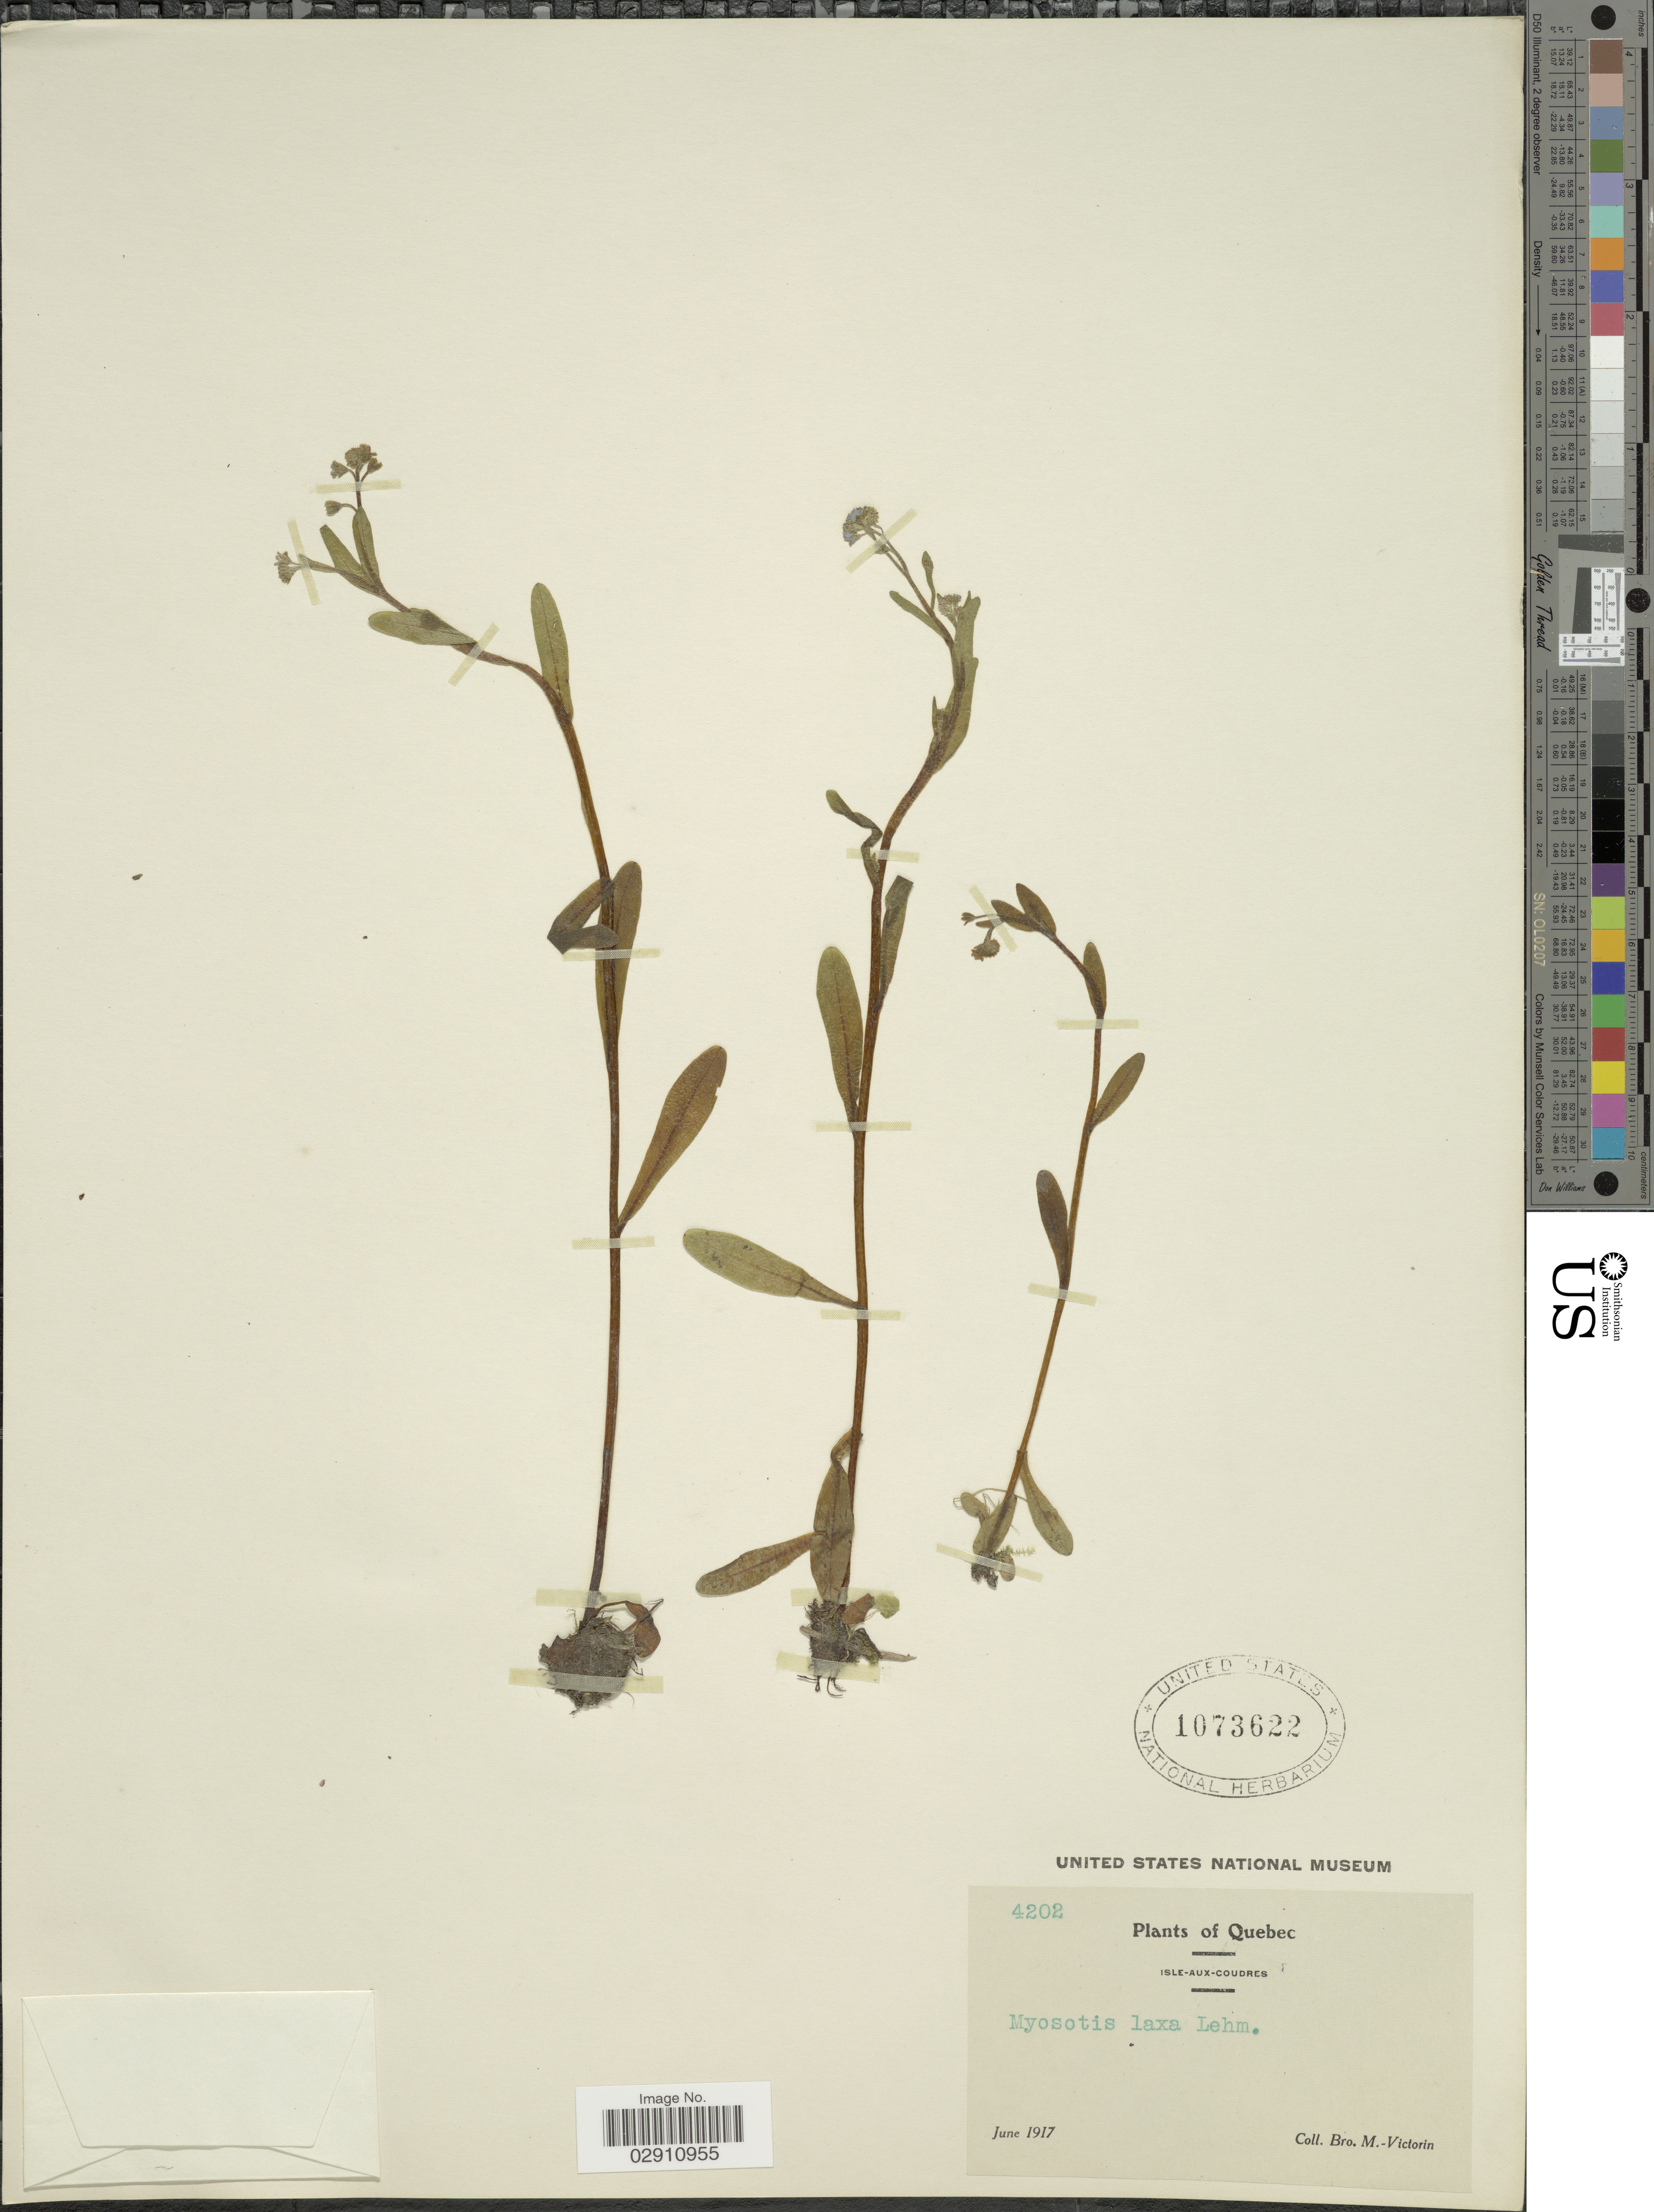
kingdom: Plantae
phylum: Tracheophyta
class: Magnoliopsida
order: Boraginales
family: Boraginaceae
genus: Myosotis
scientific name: Myosotis laxa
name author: F. Lehm.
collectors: Fr. Marie-Victorin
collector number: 4202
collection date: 1917-06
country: Canada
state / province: Quebec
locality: Isle-Aux-Coudres.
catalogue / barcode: US 1073622